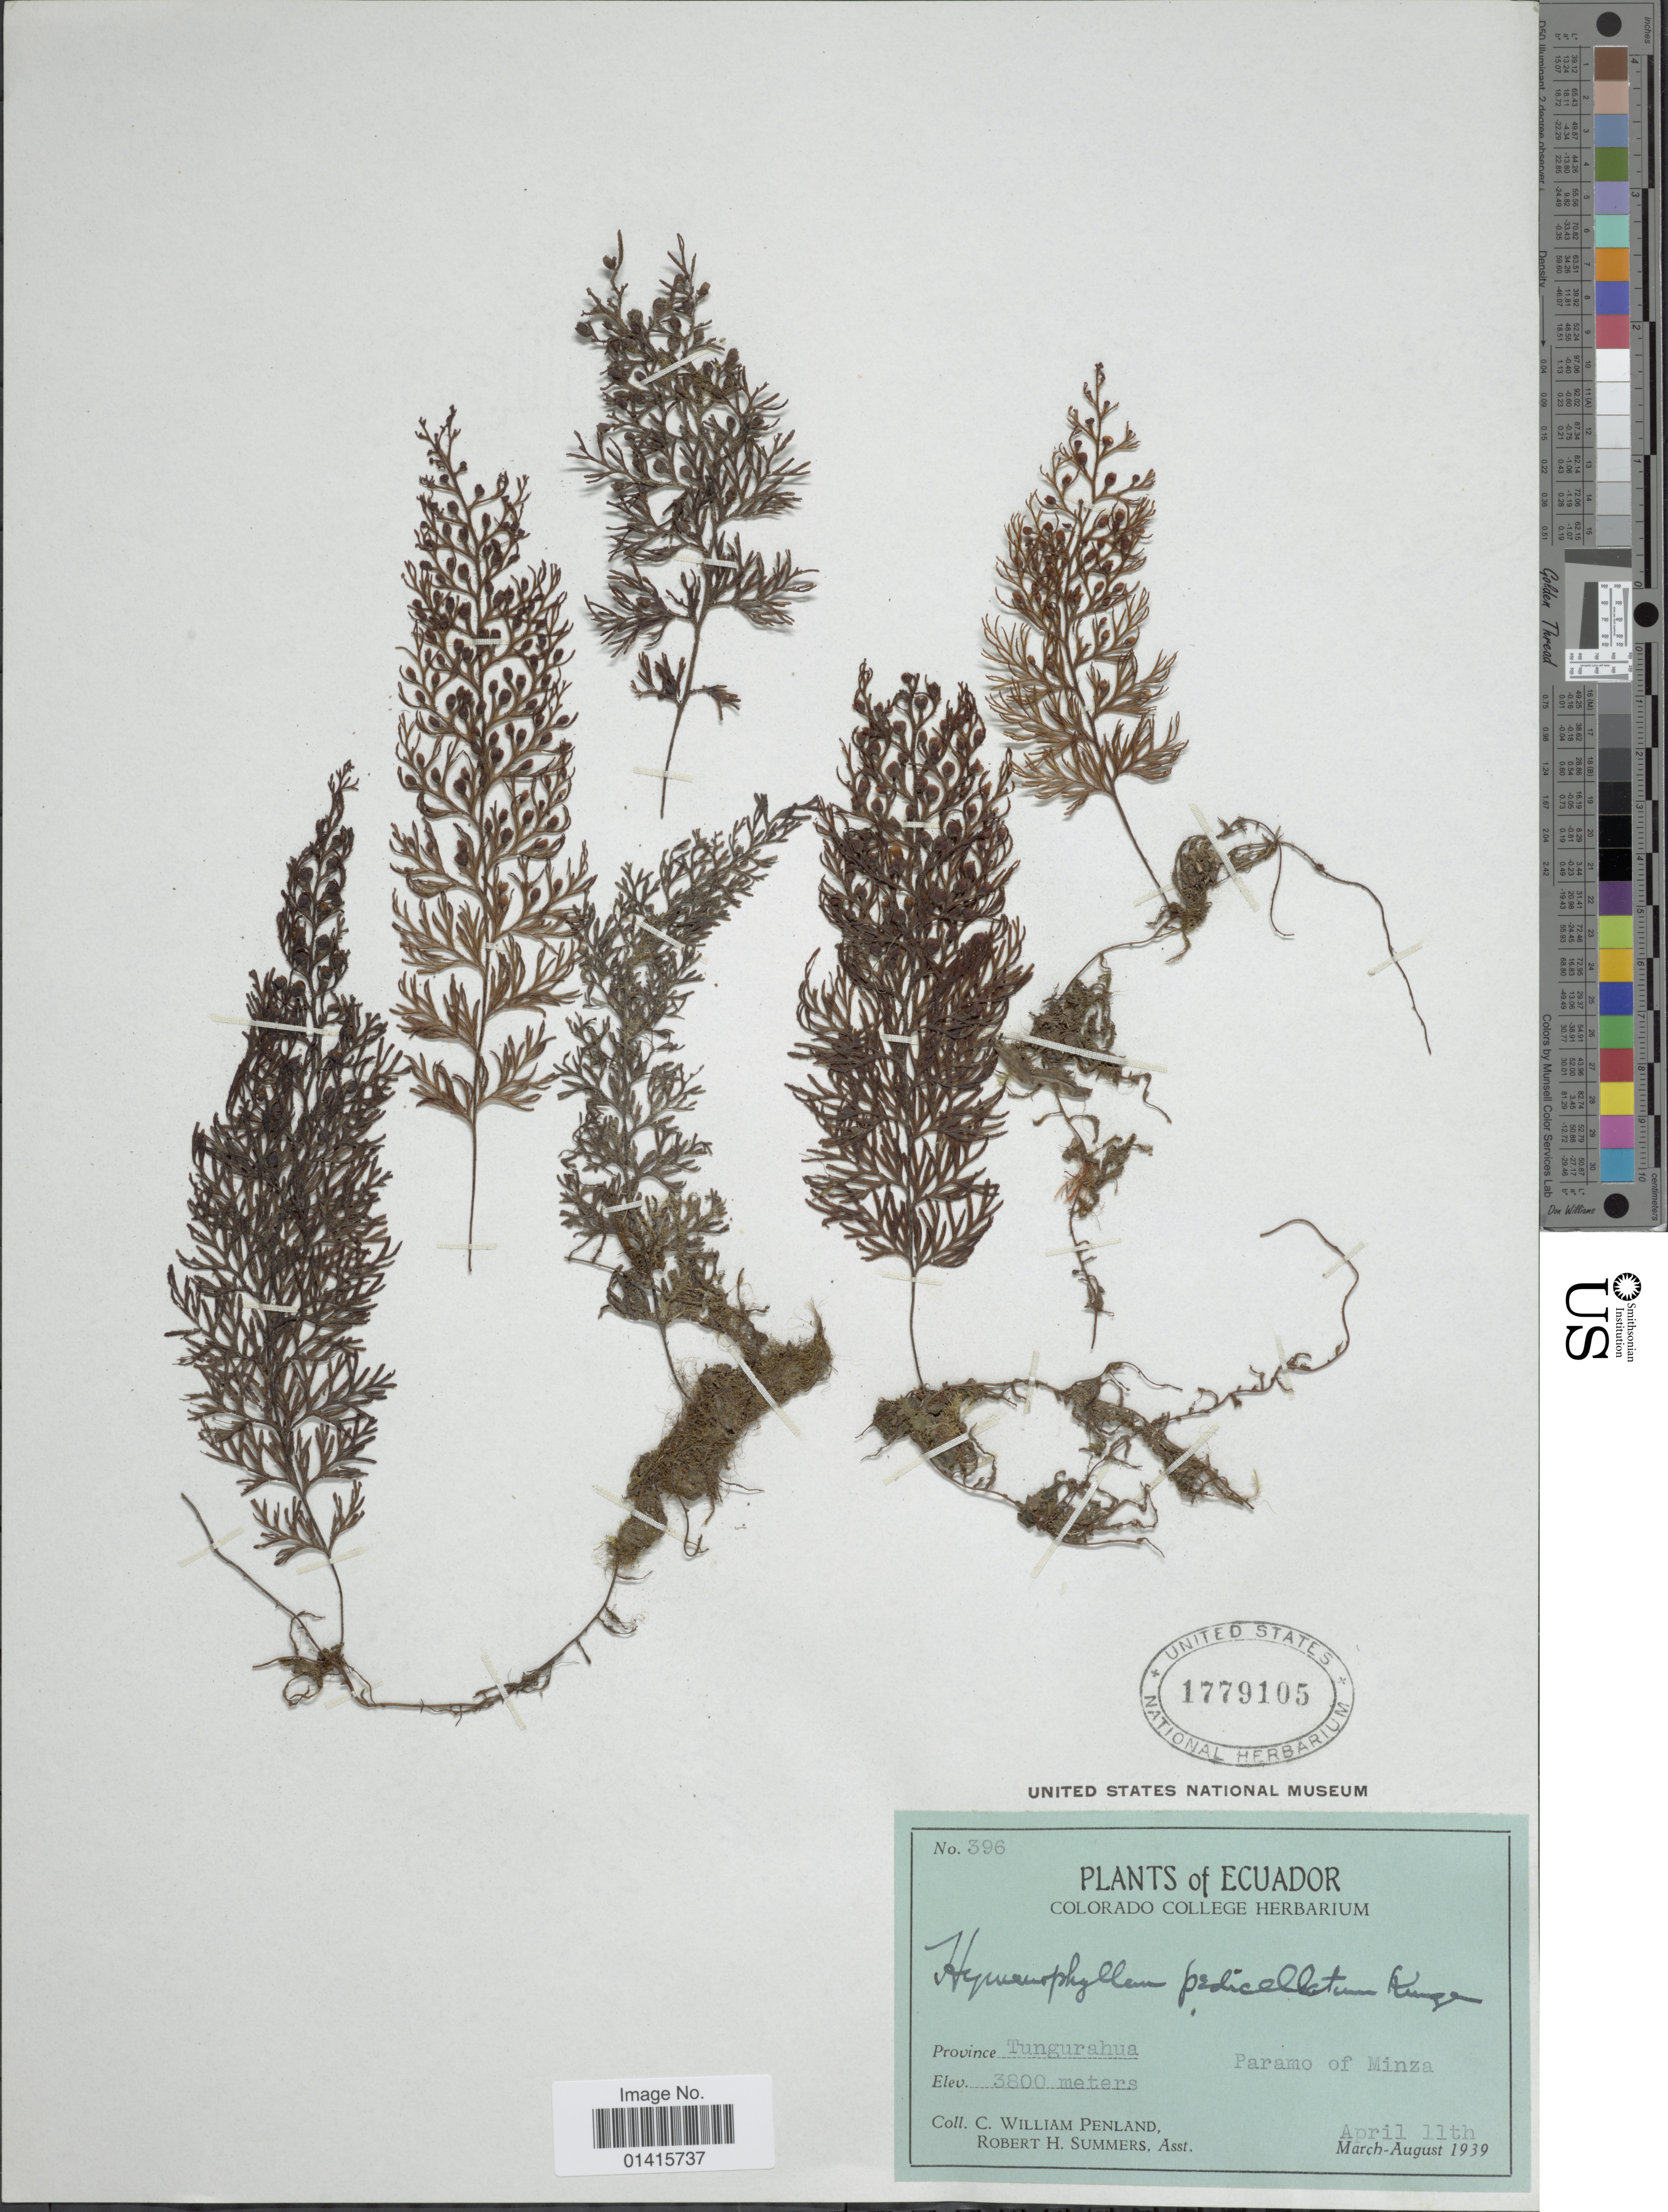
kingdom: Plantae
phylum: Tracheophyta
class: Polypodiopsida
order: Hymenophyllales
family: Hymenophyllaceae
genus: Hymenophyllum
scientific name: Hymenophyllum cristatum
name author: Hook. & Grev.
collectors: C. W. Penland & R. Summers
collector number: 396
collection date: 1939-04-11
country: Ecuador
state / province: Tungurahua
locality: Province Tungurahua, Paramo of Minza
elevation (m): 3800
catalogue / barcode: US 1779105